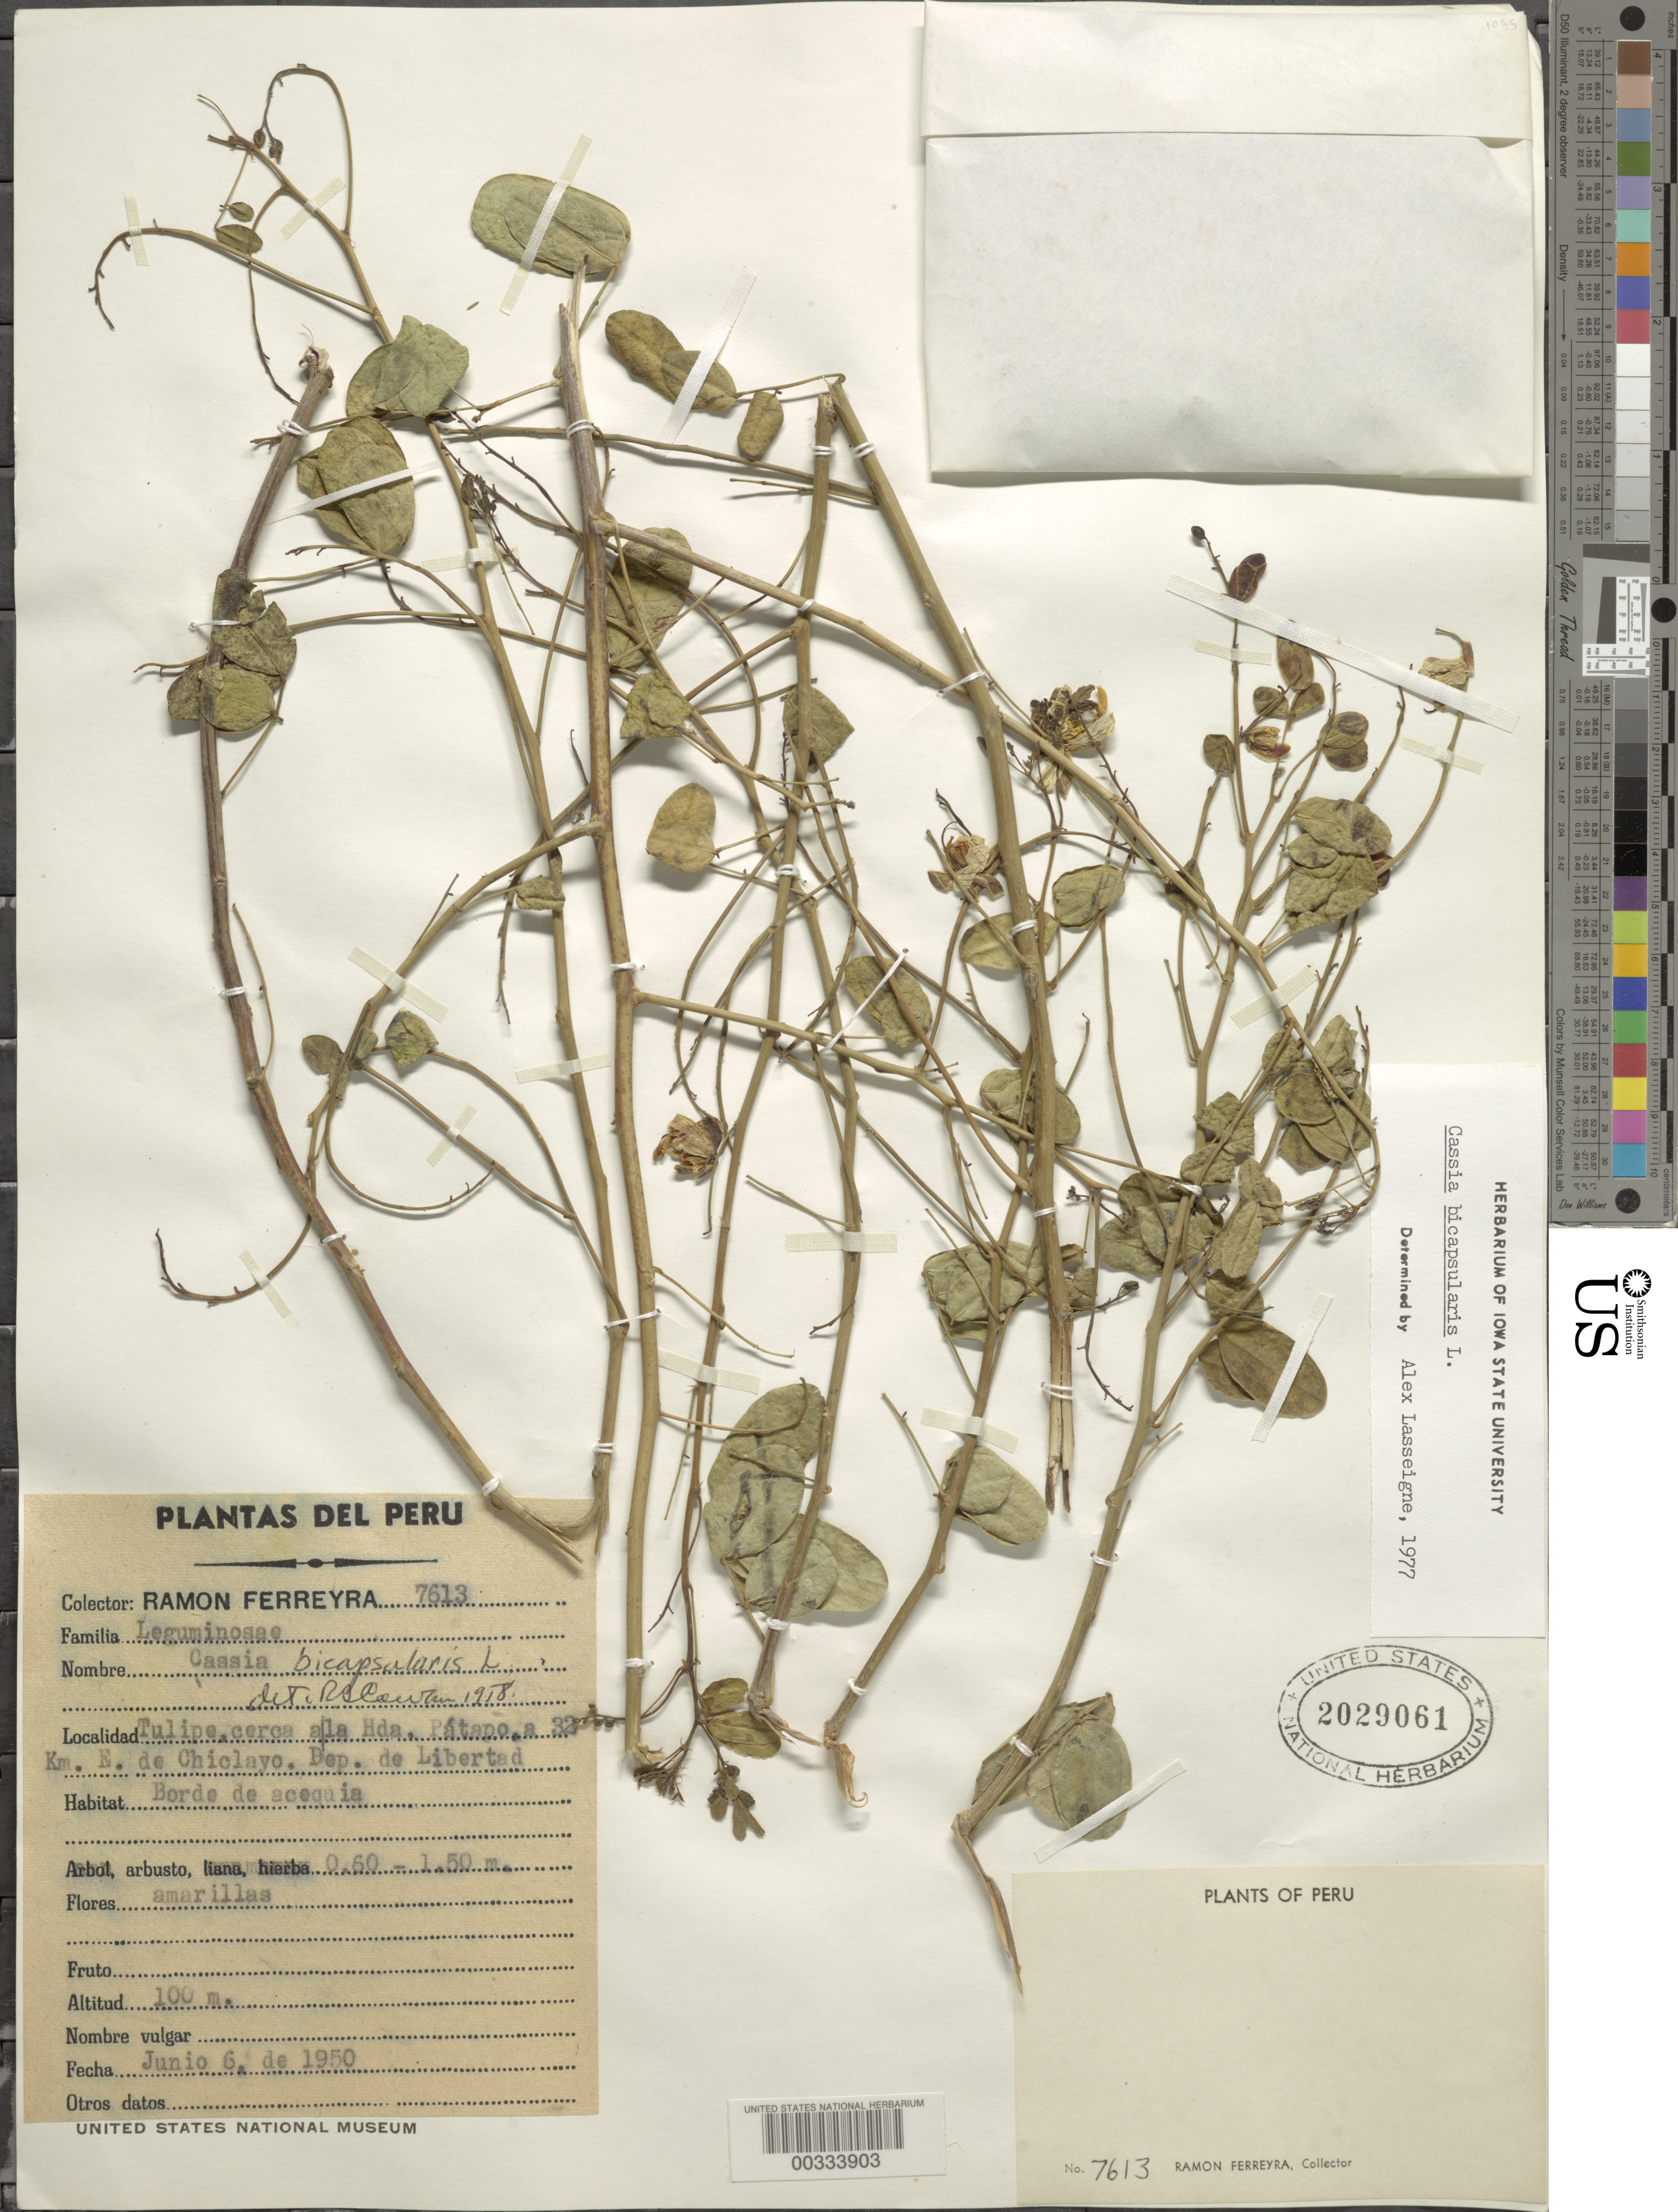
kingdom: Plantae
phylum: Tracheophyta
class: Magnoliopsida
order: Fabales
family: Fabaceae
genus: Senna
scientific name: Senna bicapsularis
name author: (L.) Roxb.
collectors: R. A. Ferreyra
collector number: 7613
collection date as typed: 06 Jun 1950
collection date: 1950-06-06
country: Peru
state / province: La Libertad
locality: Tulipe, ca hda. patano, 32 km e of chiclayo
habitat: Edge of channel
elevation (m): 100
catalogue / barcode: US 2029061